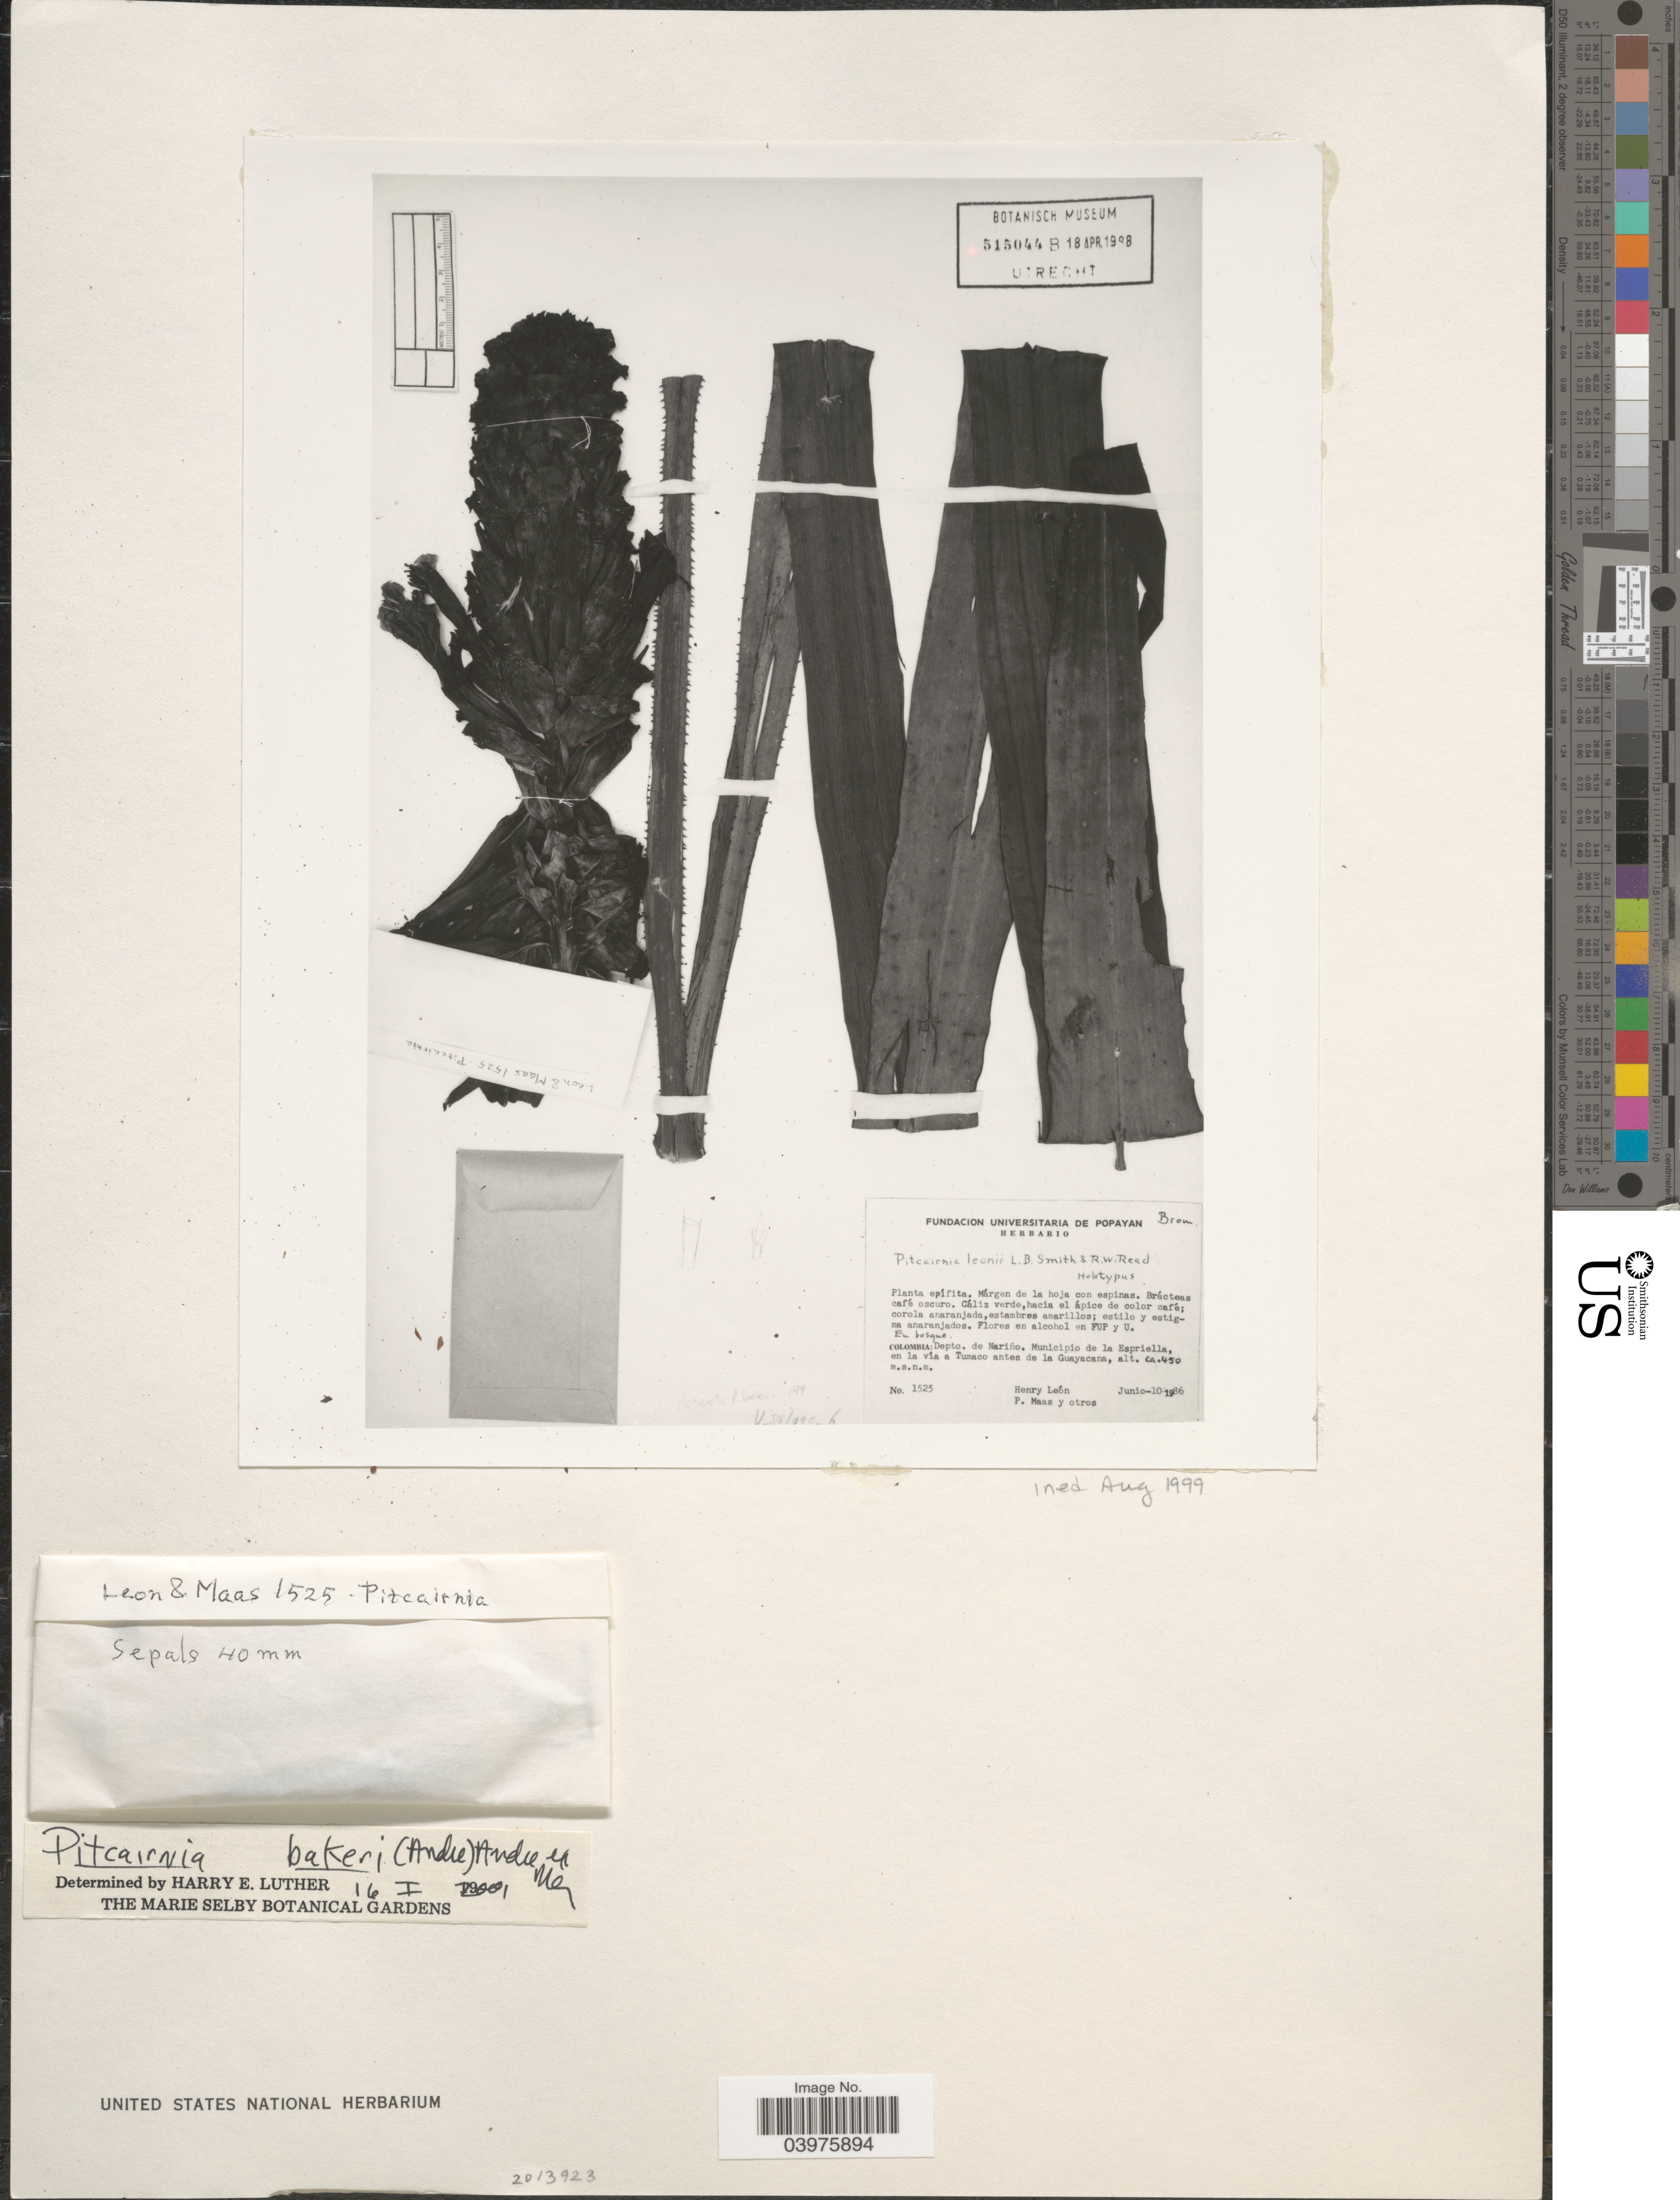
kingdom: Plantae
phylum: Tracheophyta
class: Liliopsida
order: Poales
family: Bromeliaceae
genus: Pitcairnia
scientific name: Pitcairnia bakeri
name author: (André) André ex Mez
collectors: Henry Leon, P. Maas & et al.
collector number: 1525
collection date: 1986-06-10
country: Colombia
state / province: Nariño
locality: Depto. de Nariño. Municipio de la Espriella, en la vía a Tumaco antes de la Guayacana.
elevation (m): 450